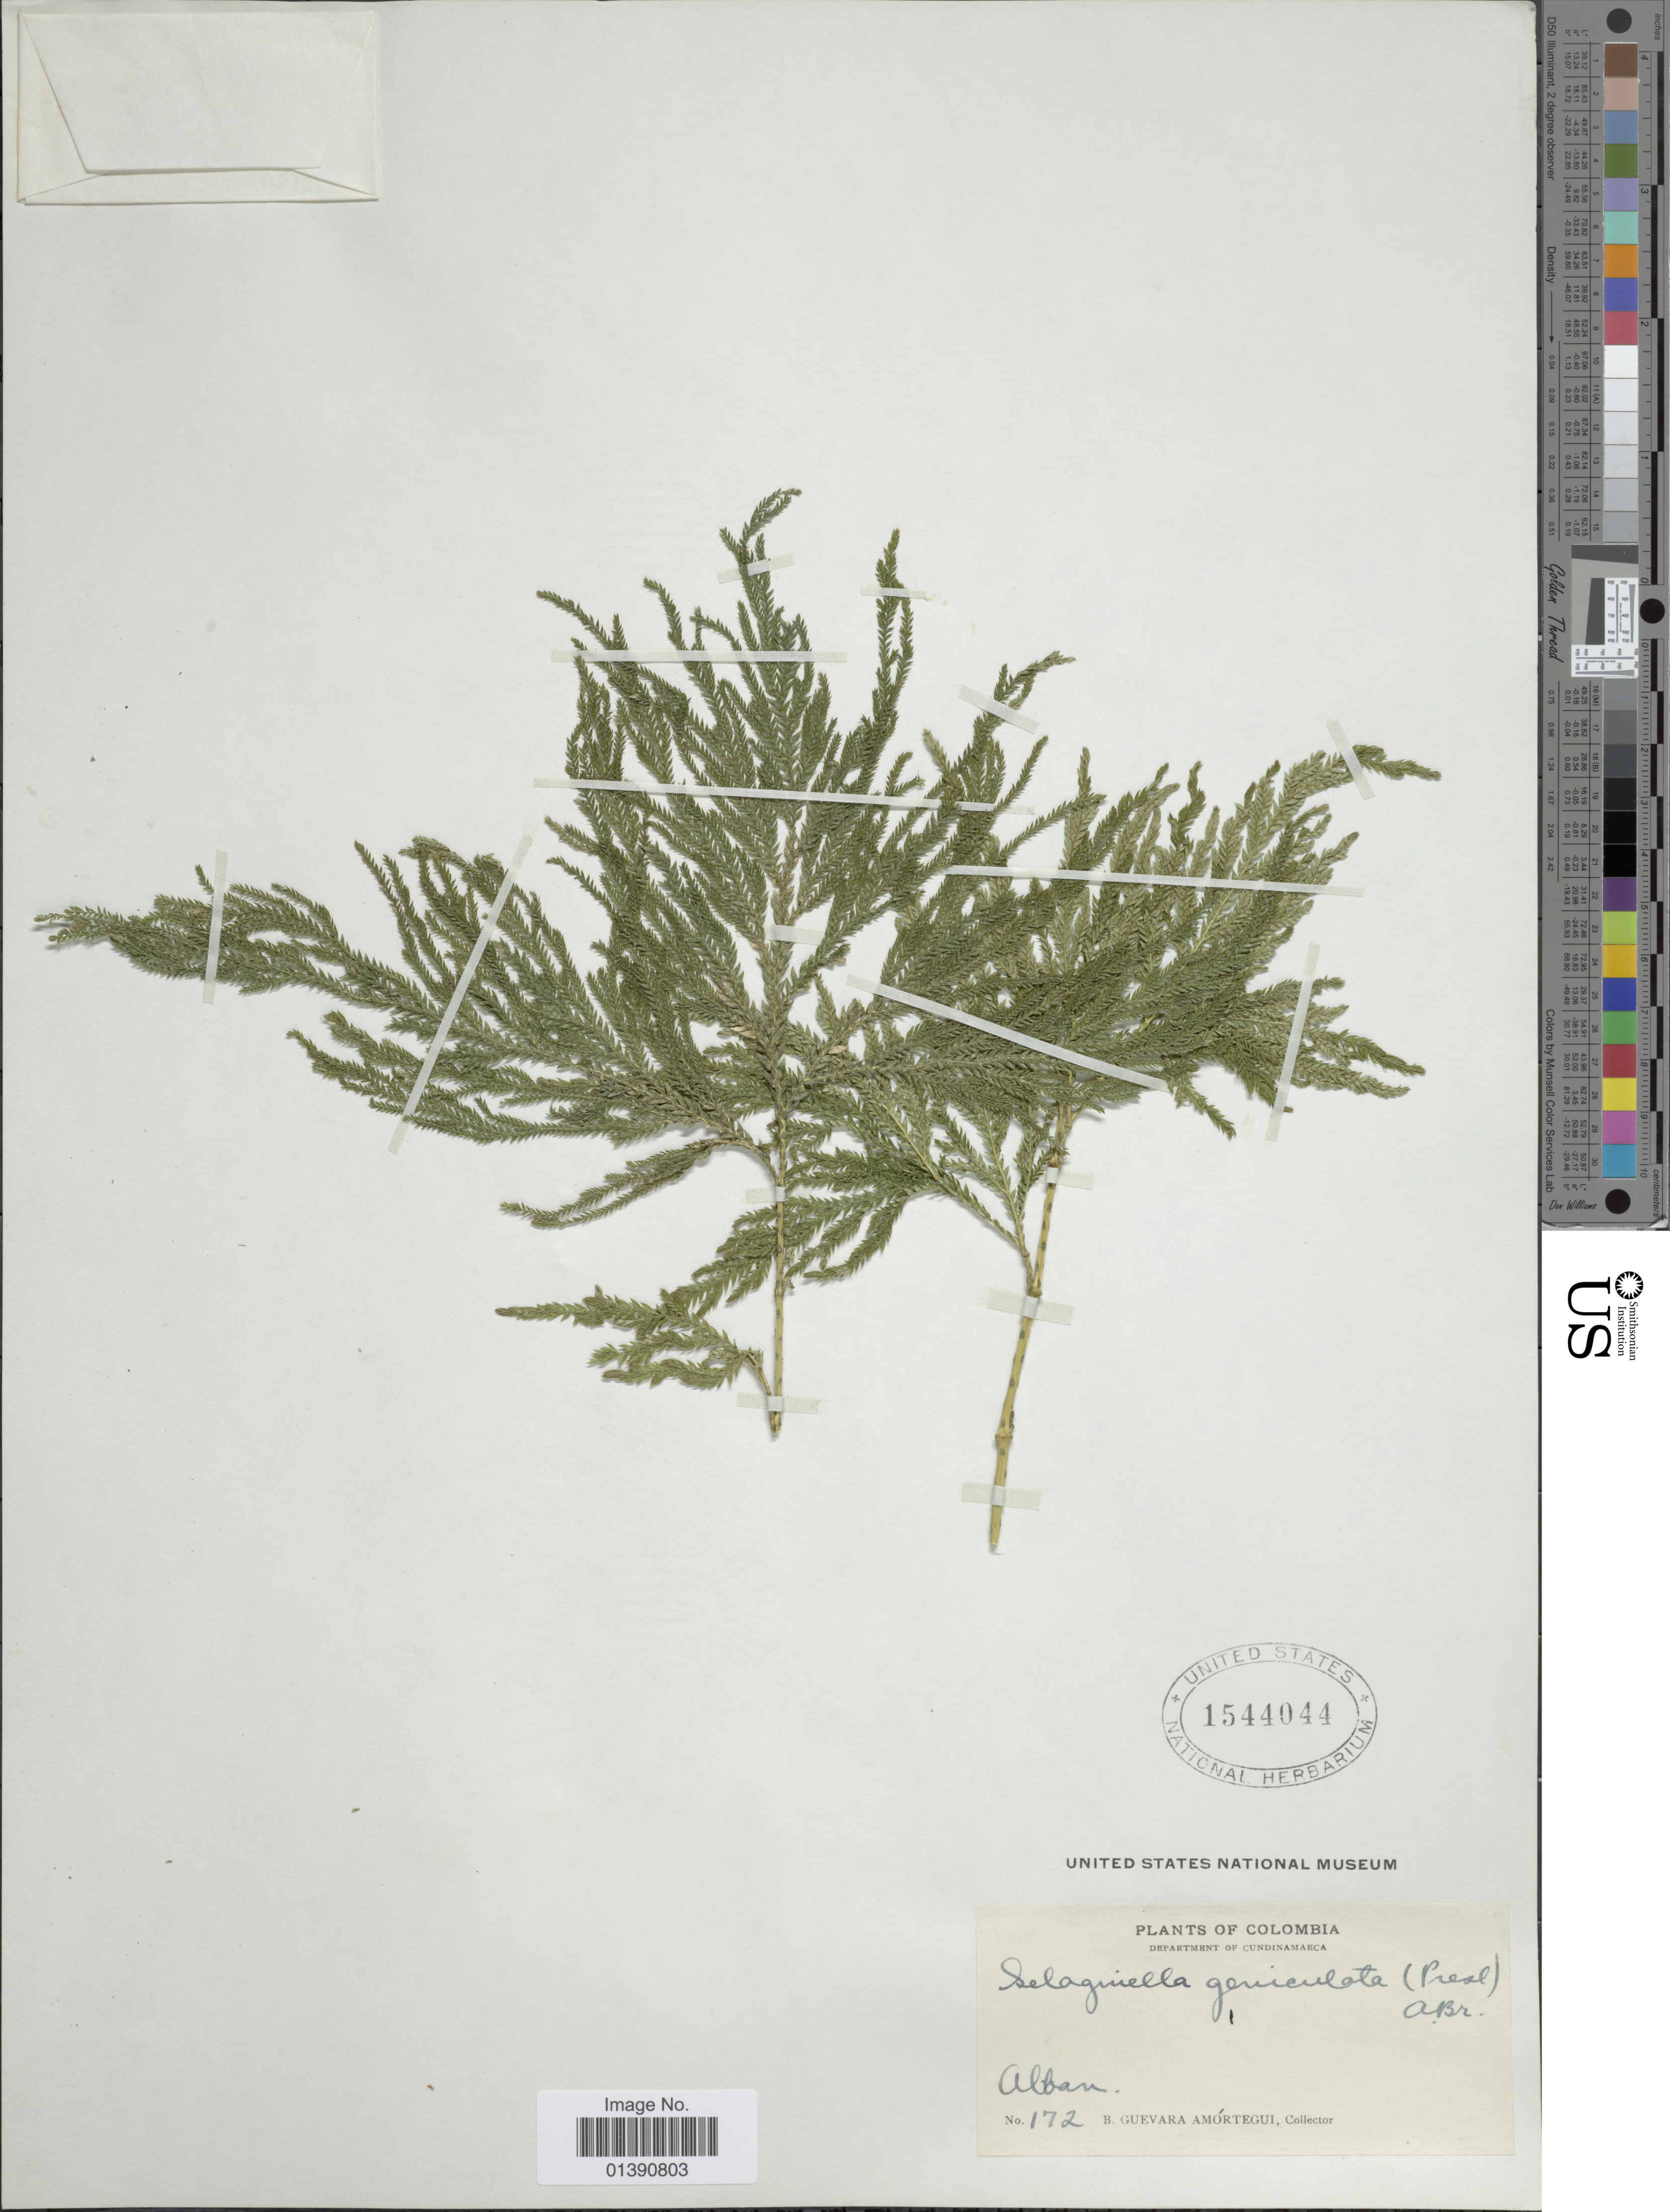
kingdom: Plantae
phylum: Tracheophyta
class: Lycopodiopsida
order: Selaginellales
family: Selaginellaceae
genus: Selaginella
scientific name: Selaginella geniculata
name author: (C. Presl) Spring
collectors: B. Amórtegui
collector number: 172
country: Colombia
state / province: Cundinamarca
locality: Alban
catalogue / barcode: US 1544044